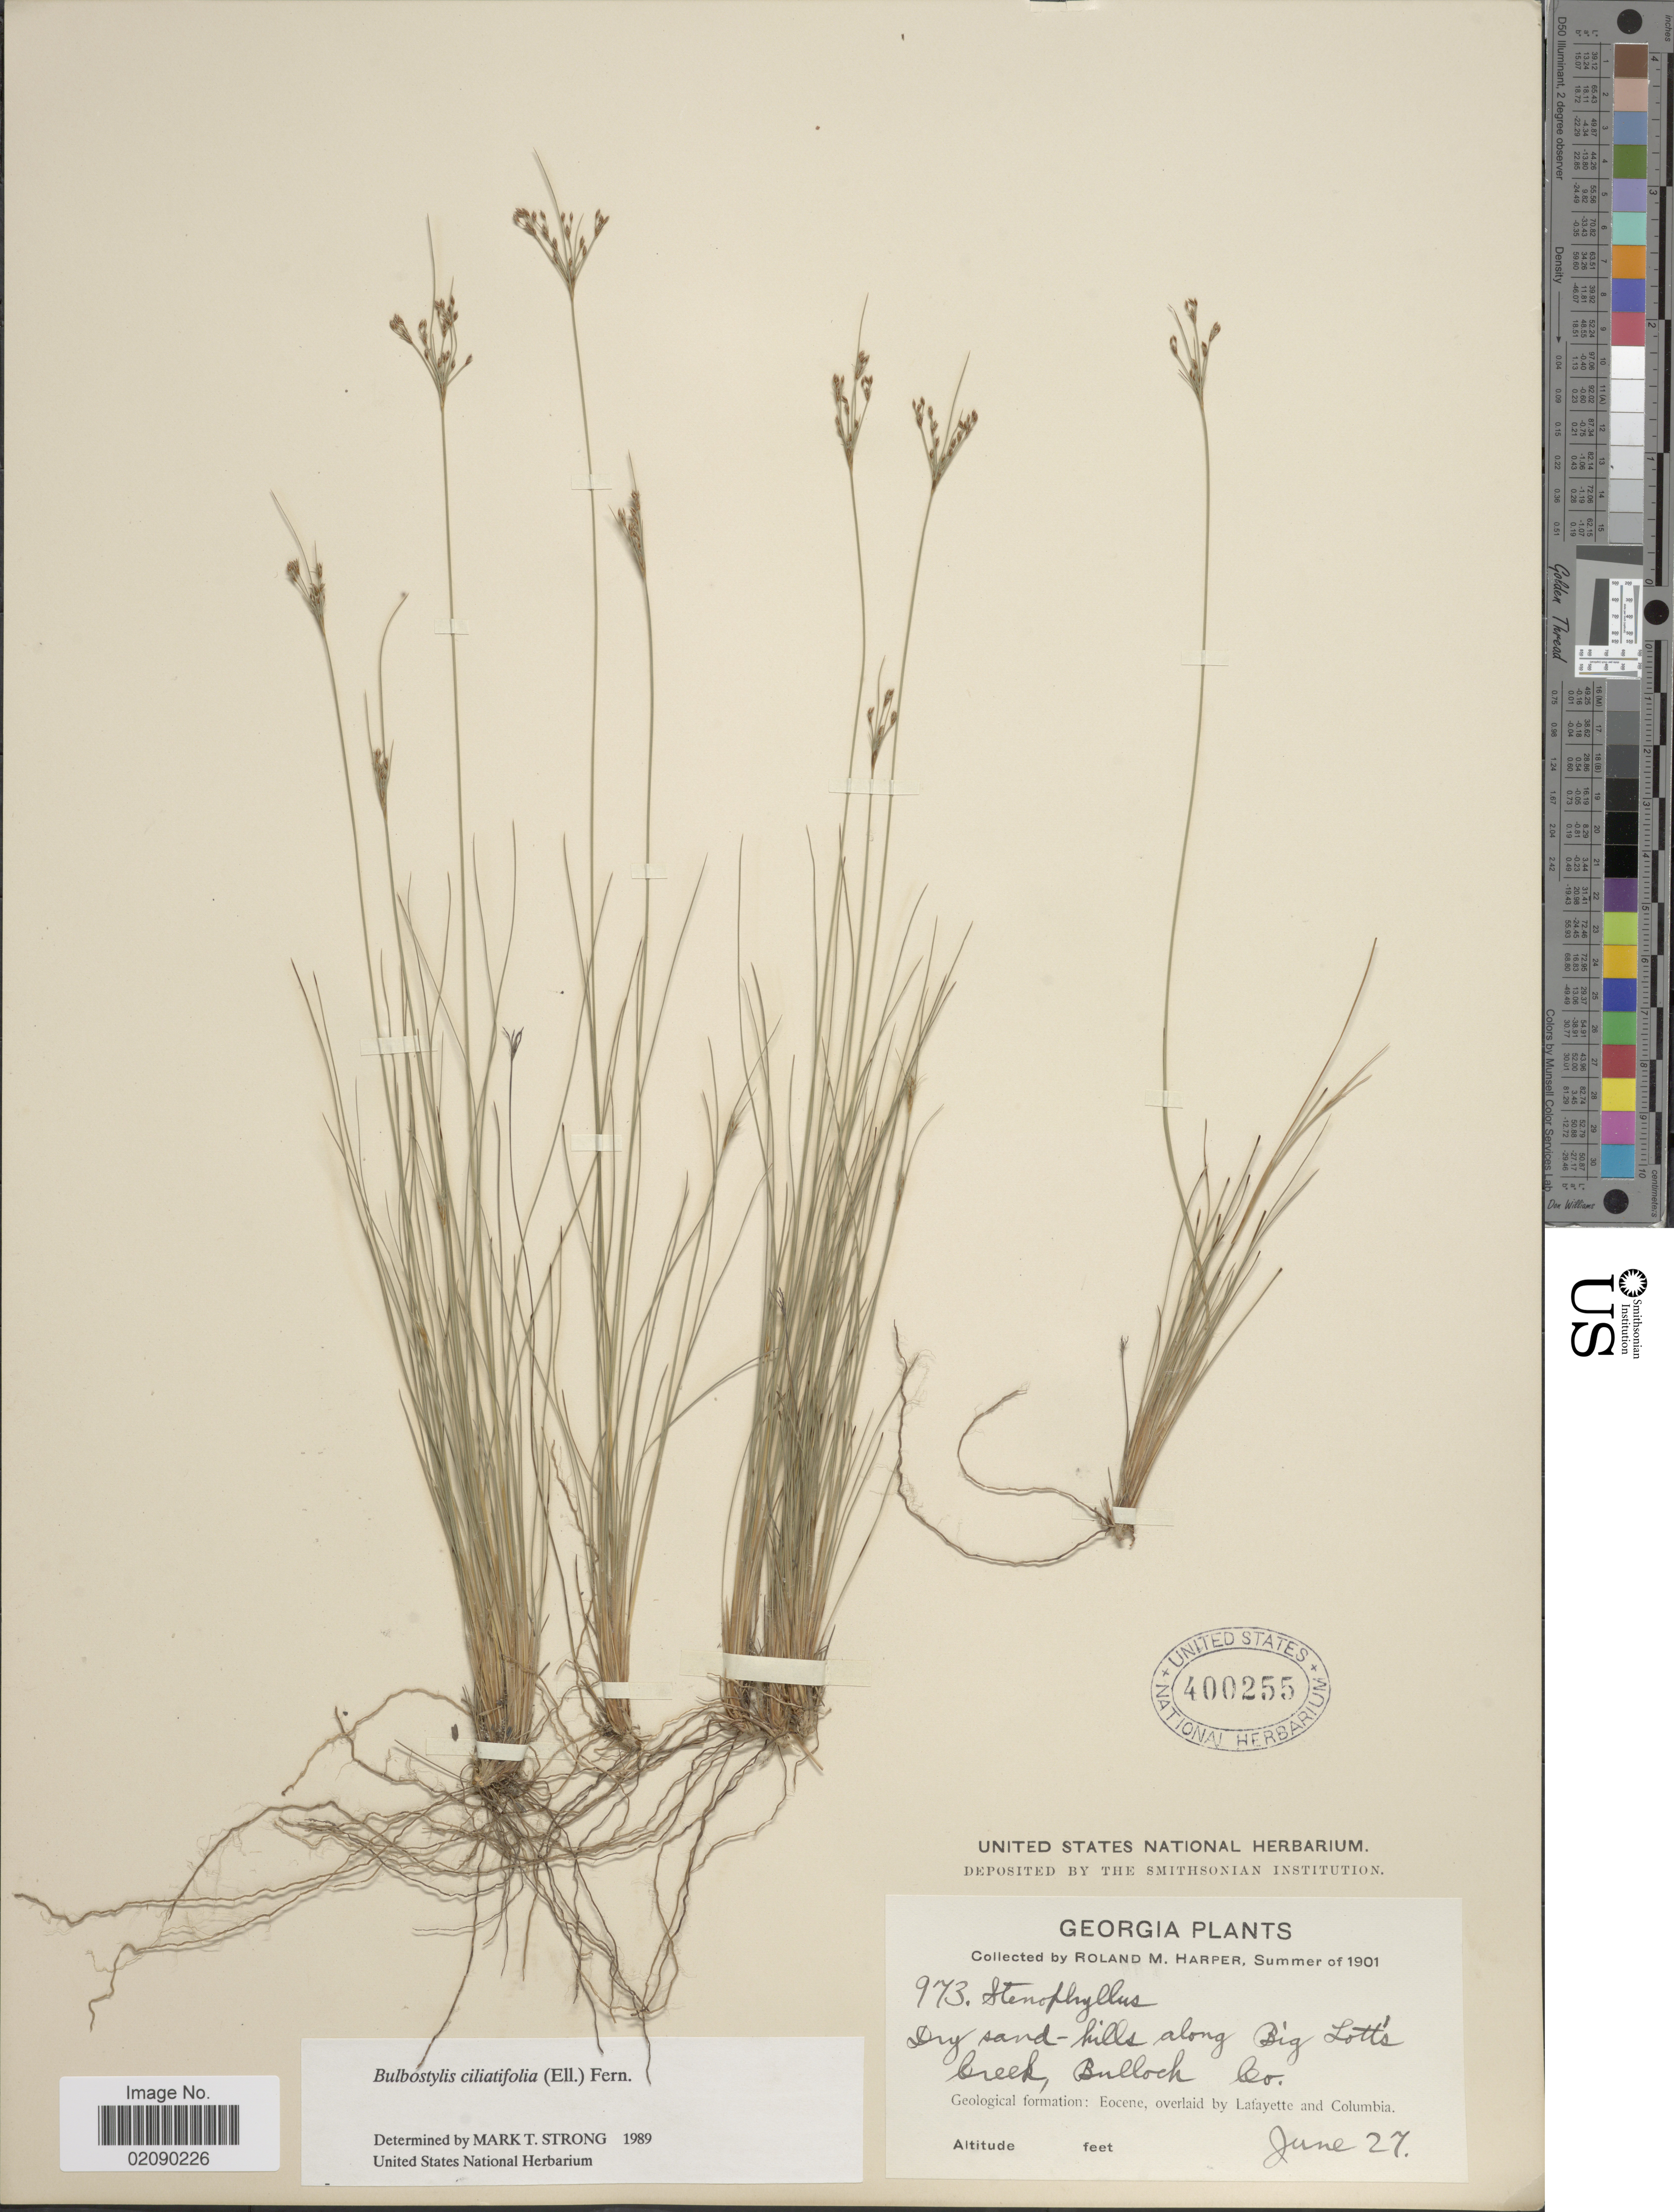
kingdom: Plantae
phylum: Tracheophyta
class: Liliopsida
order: Poales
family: Cyperaceae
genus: Bulbostylis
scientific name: Bulbostylis ciliatifolia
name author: (Elliott) Fernald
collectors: R. M. Harper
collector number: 973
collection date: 1901-06-27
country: United States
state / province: Georgia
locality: Along Big Lott's Creek, Bullock Co.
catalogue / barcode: US 400255